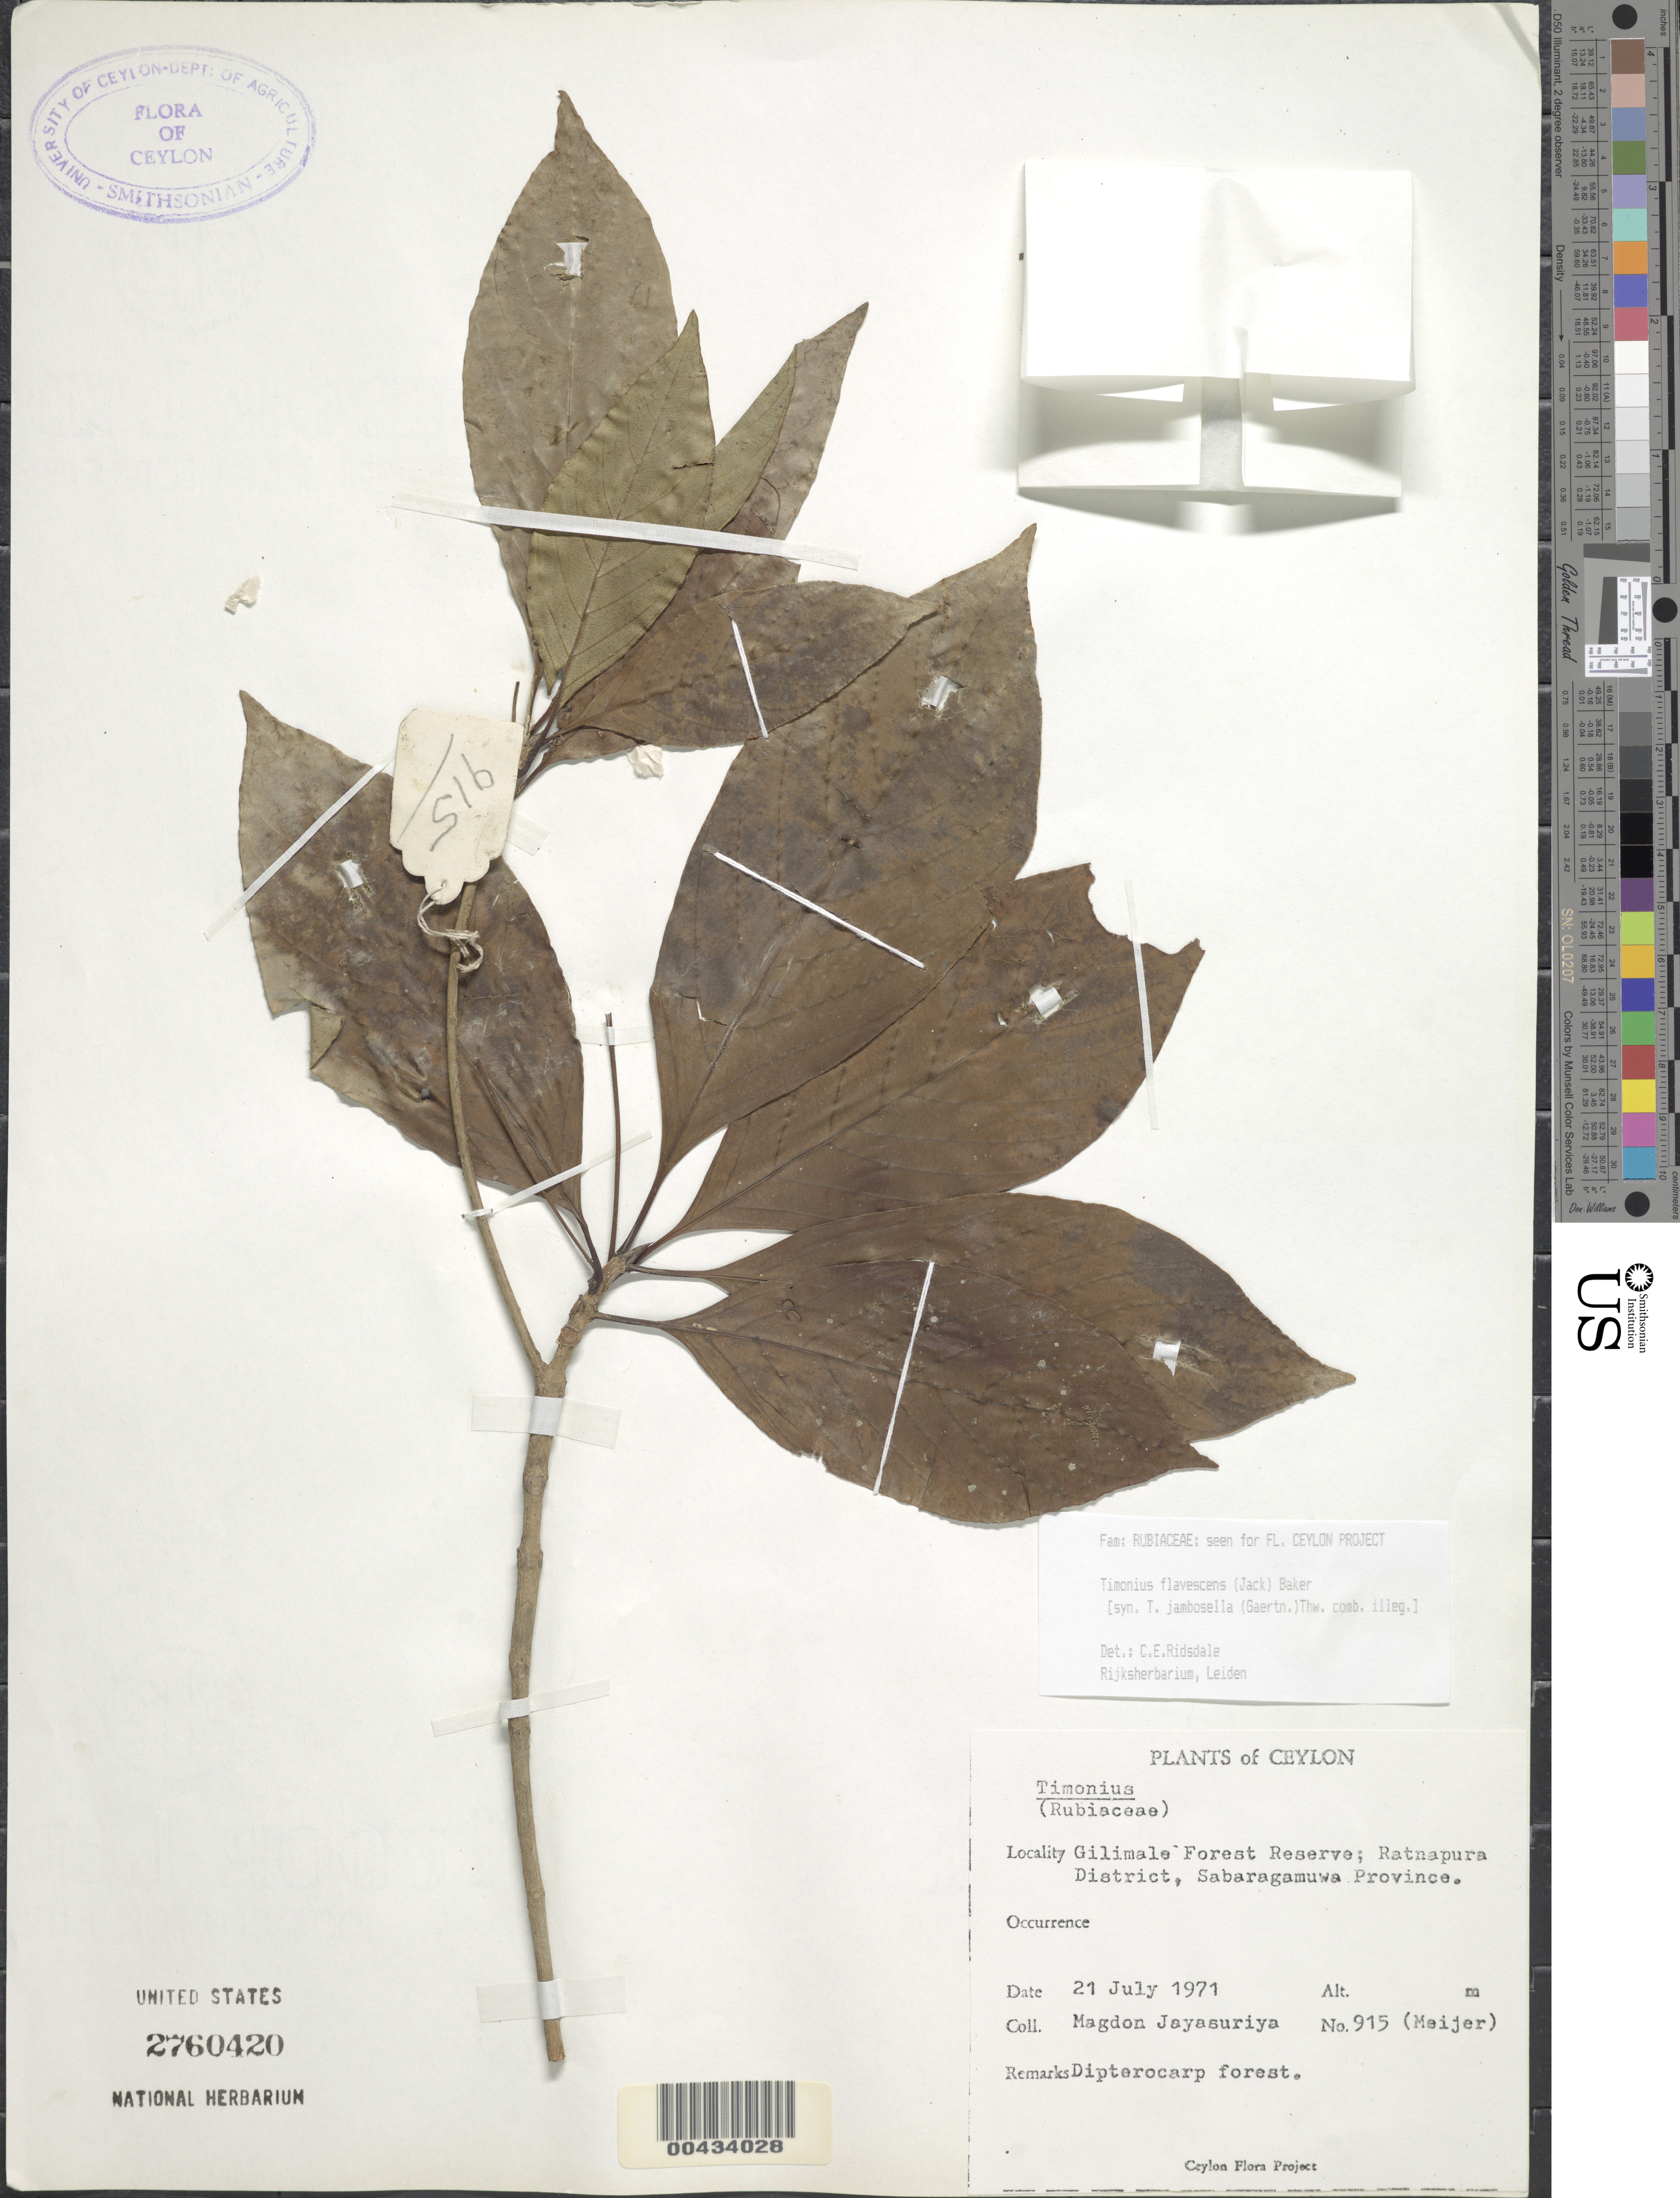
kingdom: Plantae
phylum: Tracheophyta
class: Magnoliopsida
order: Gentianales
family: Rubiaceae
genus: Timonius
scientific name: Timonius flavescens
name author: (Jack) Baker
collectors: W. Meijer & A. H. Jayasuriya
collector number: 915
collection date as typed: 21 Jul 1971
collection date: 1971-07-21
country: Sri Lanka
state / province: Sabaragamuwa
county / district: Ratnapura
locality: Gilimale For. Res.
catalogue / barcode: US 2760420